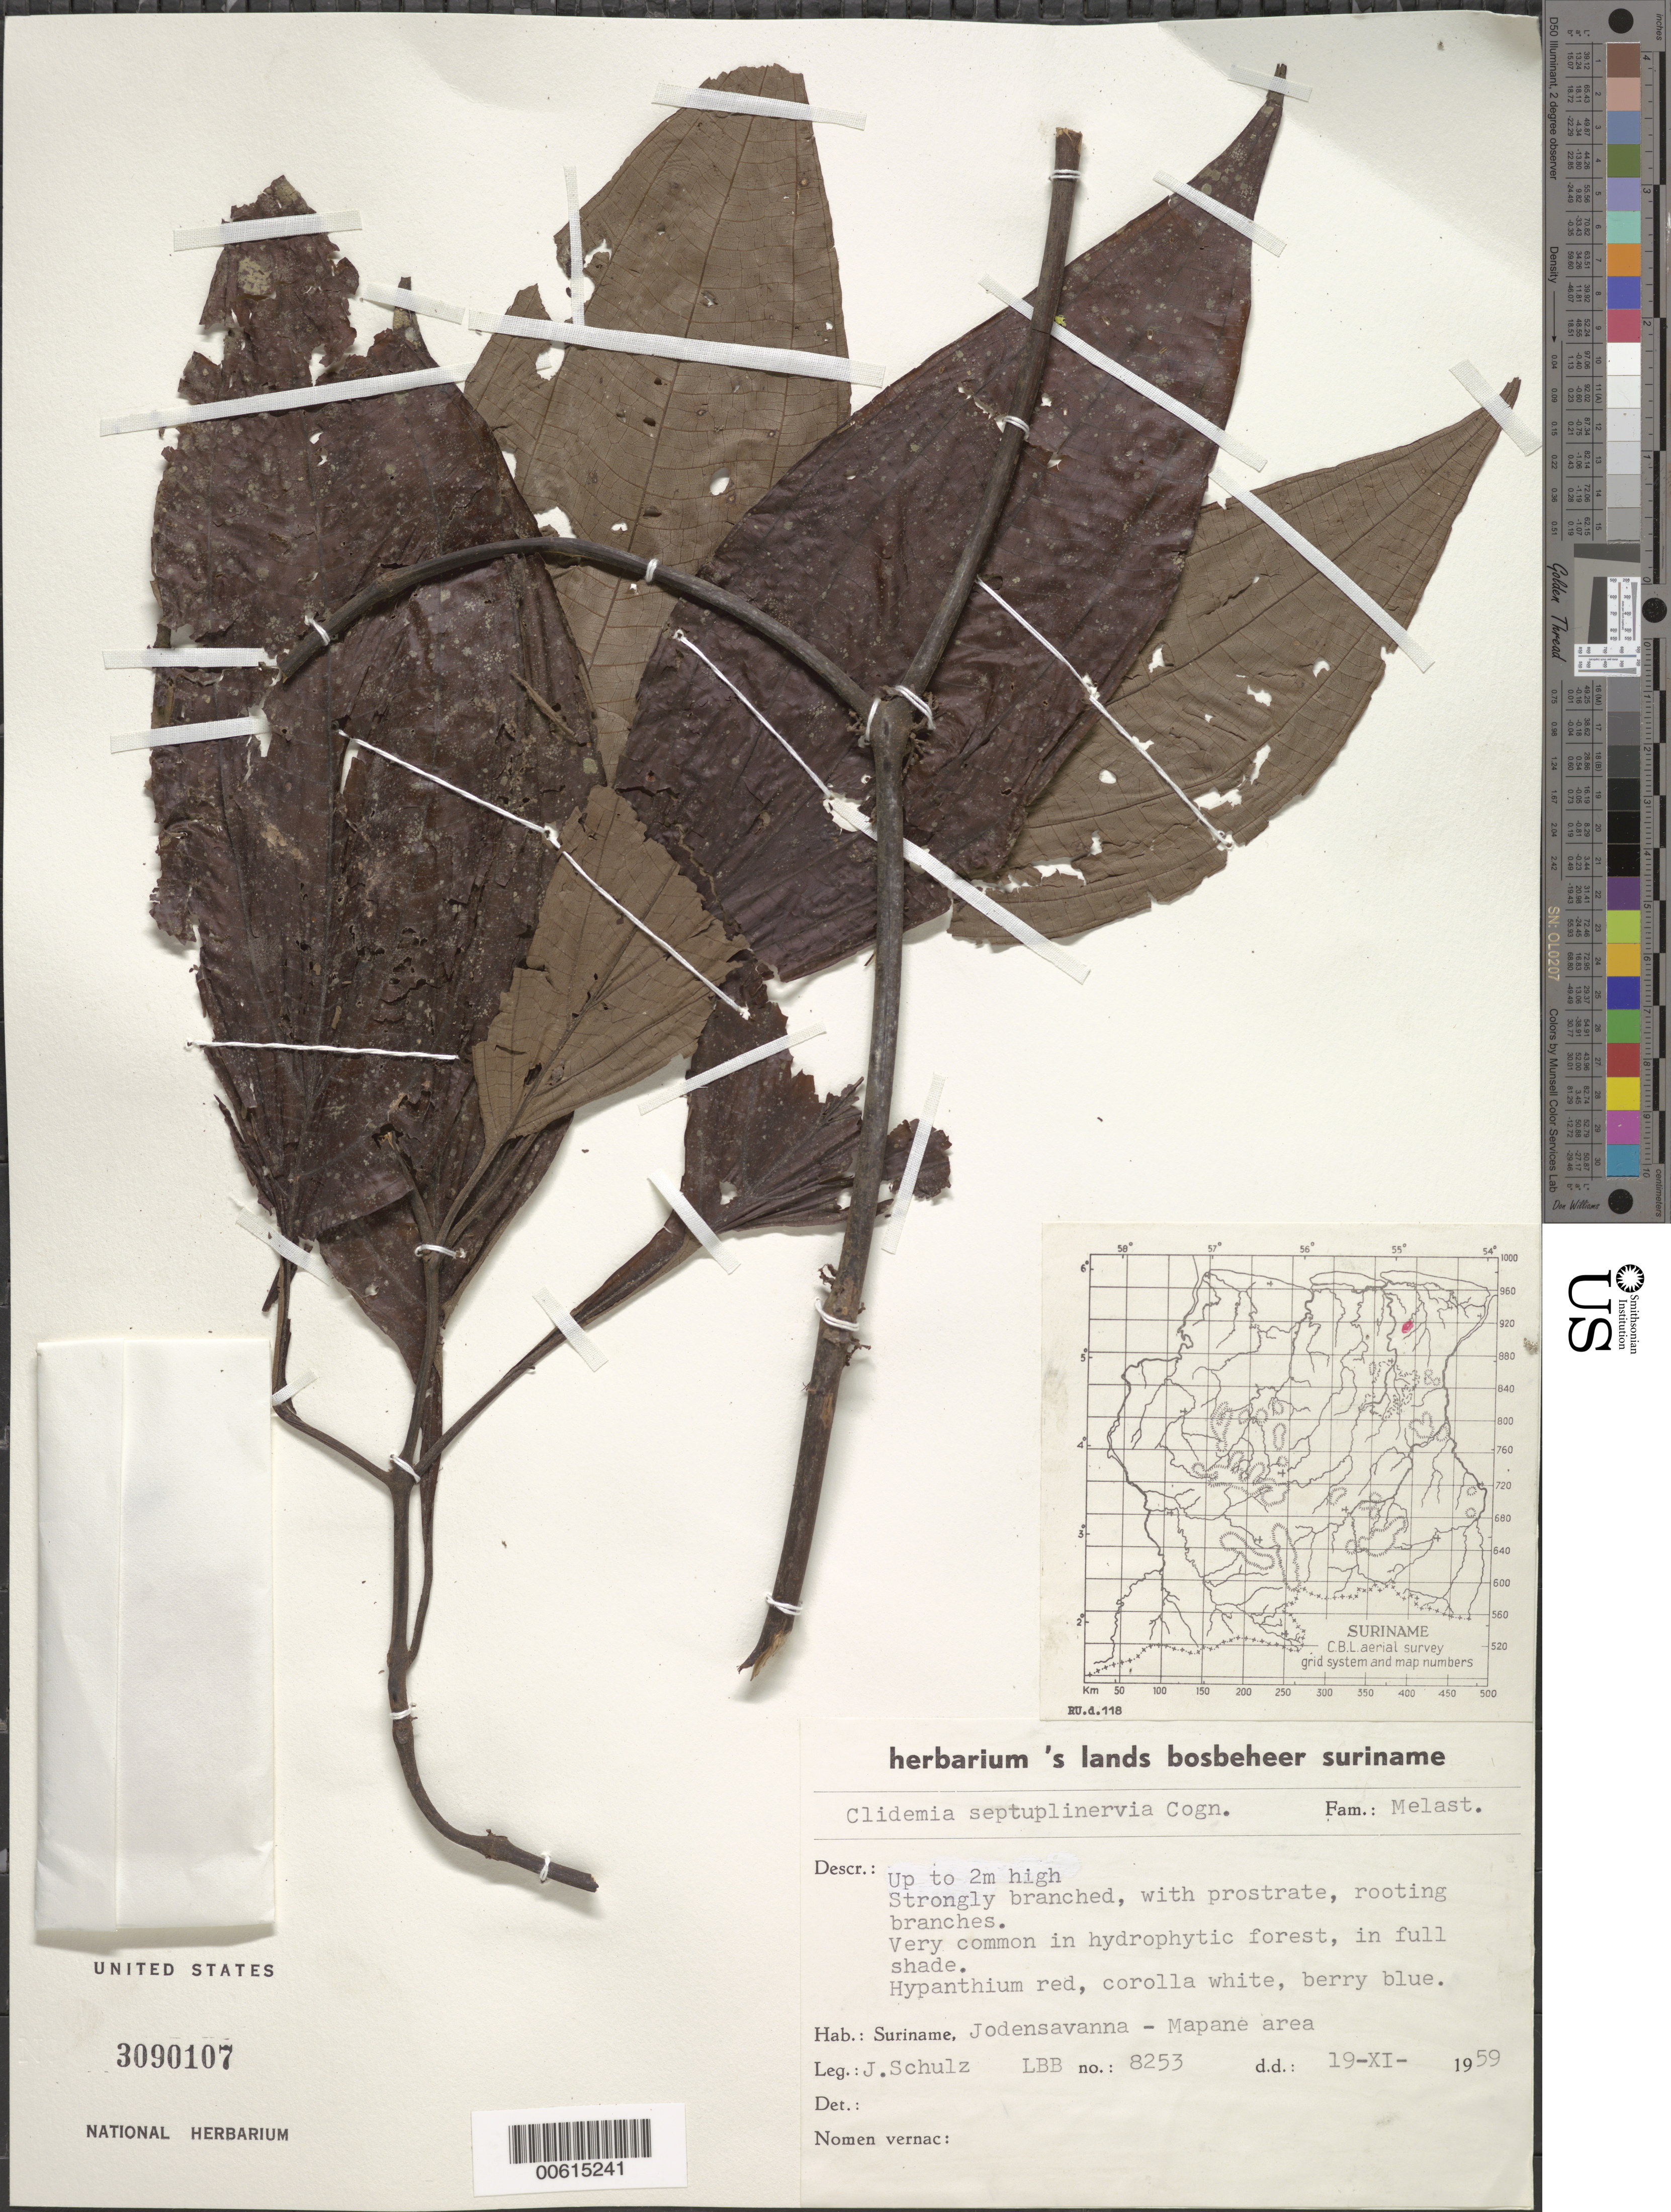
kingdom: Plantae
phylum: Tracheophyta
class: Magnoliopsida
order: Myrtales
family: Melastomataceae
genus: Clidemia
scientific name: Clidemia septuplinervia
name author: Cogn.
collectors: J. P. Schulz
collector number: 8253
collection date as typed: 19-Nov-59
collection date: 1959-11-19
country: Suriname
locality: Jodensavanne-Mapane kreek area (SURINAMEe River)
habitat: Hydrophytic forest, in full shade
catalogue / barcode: US 3090107